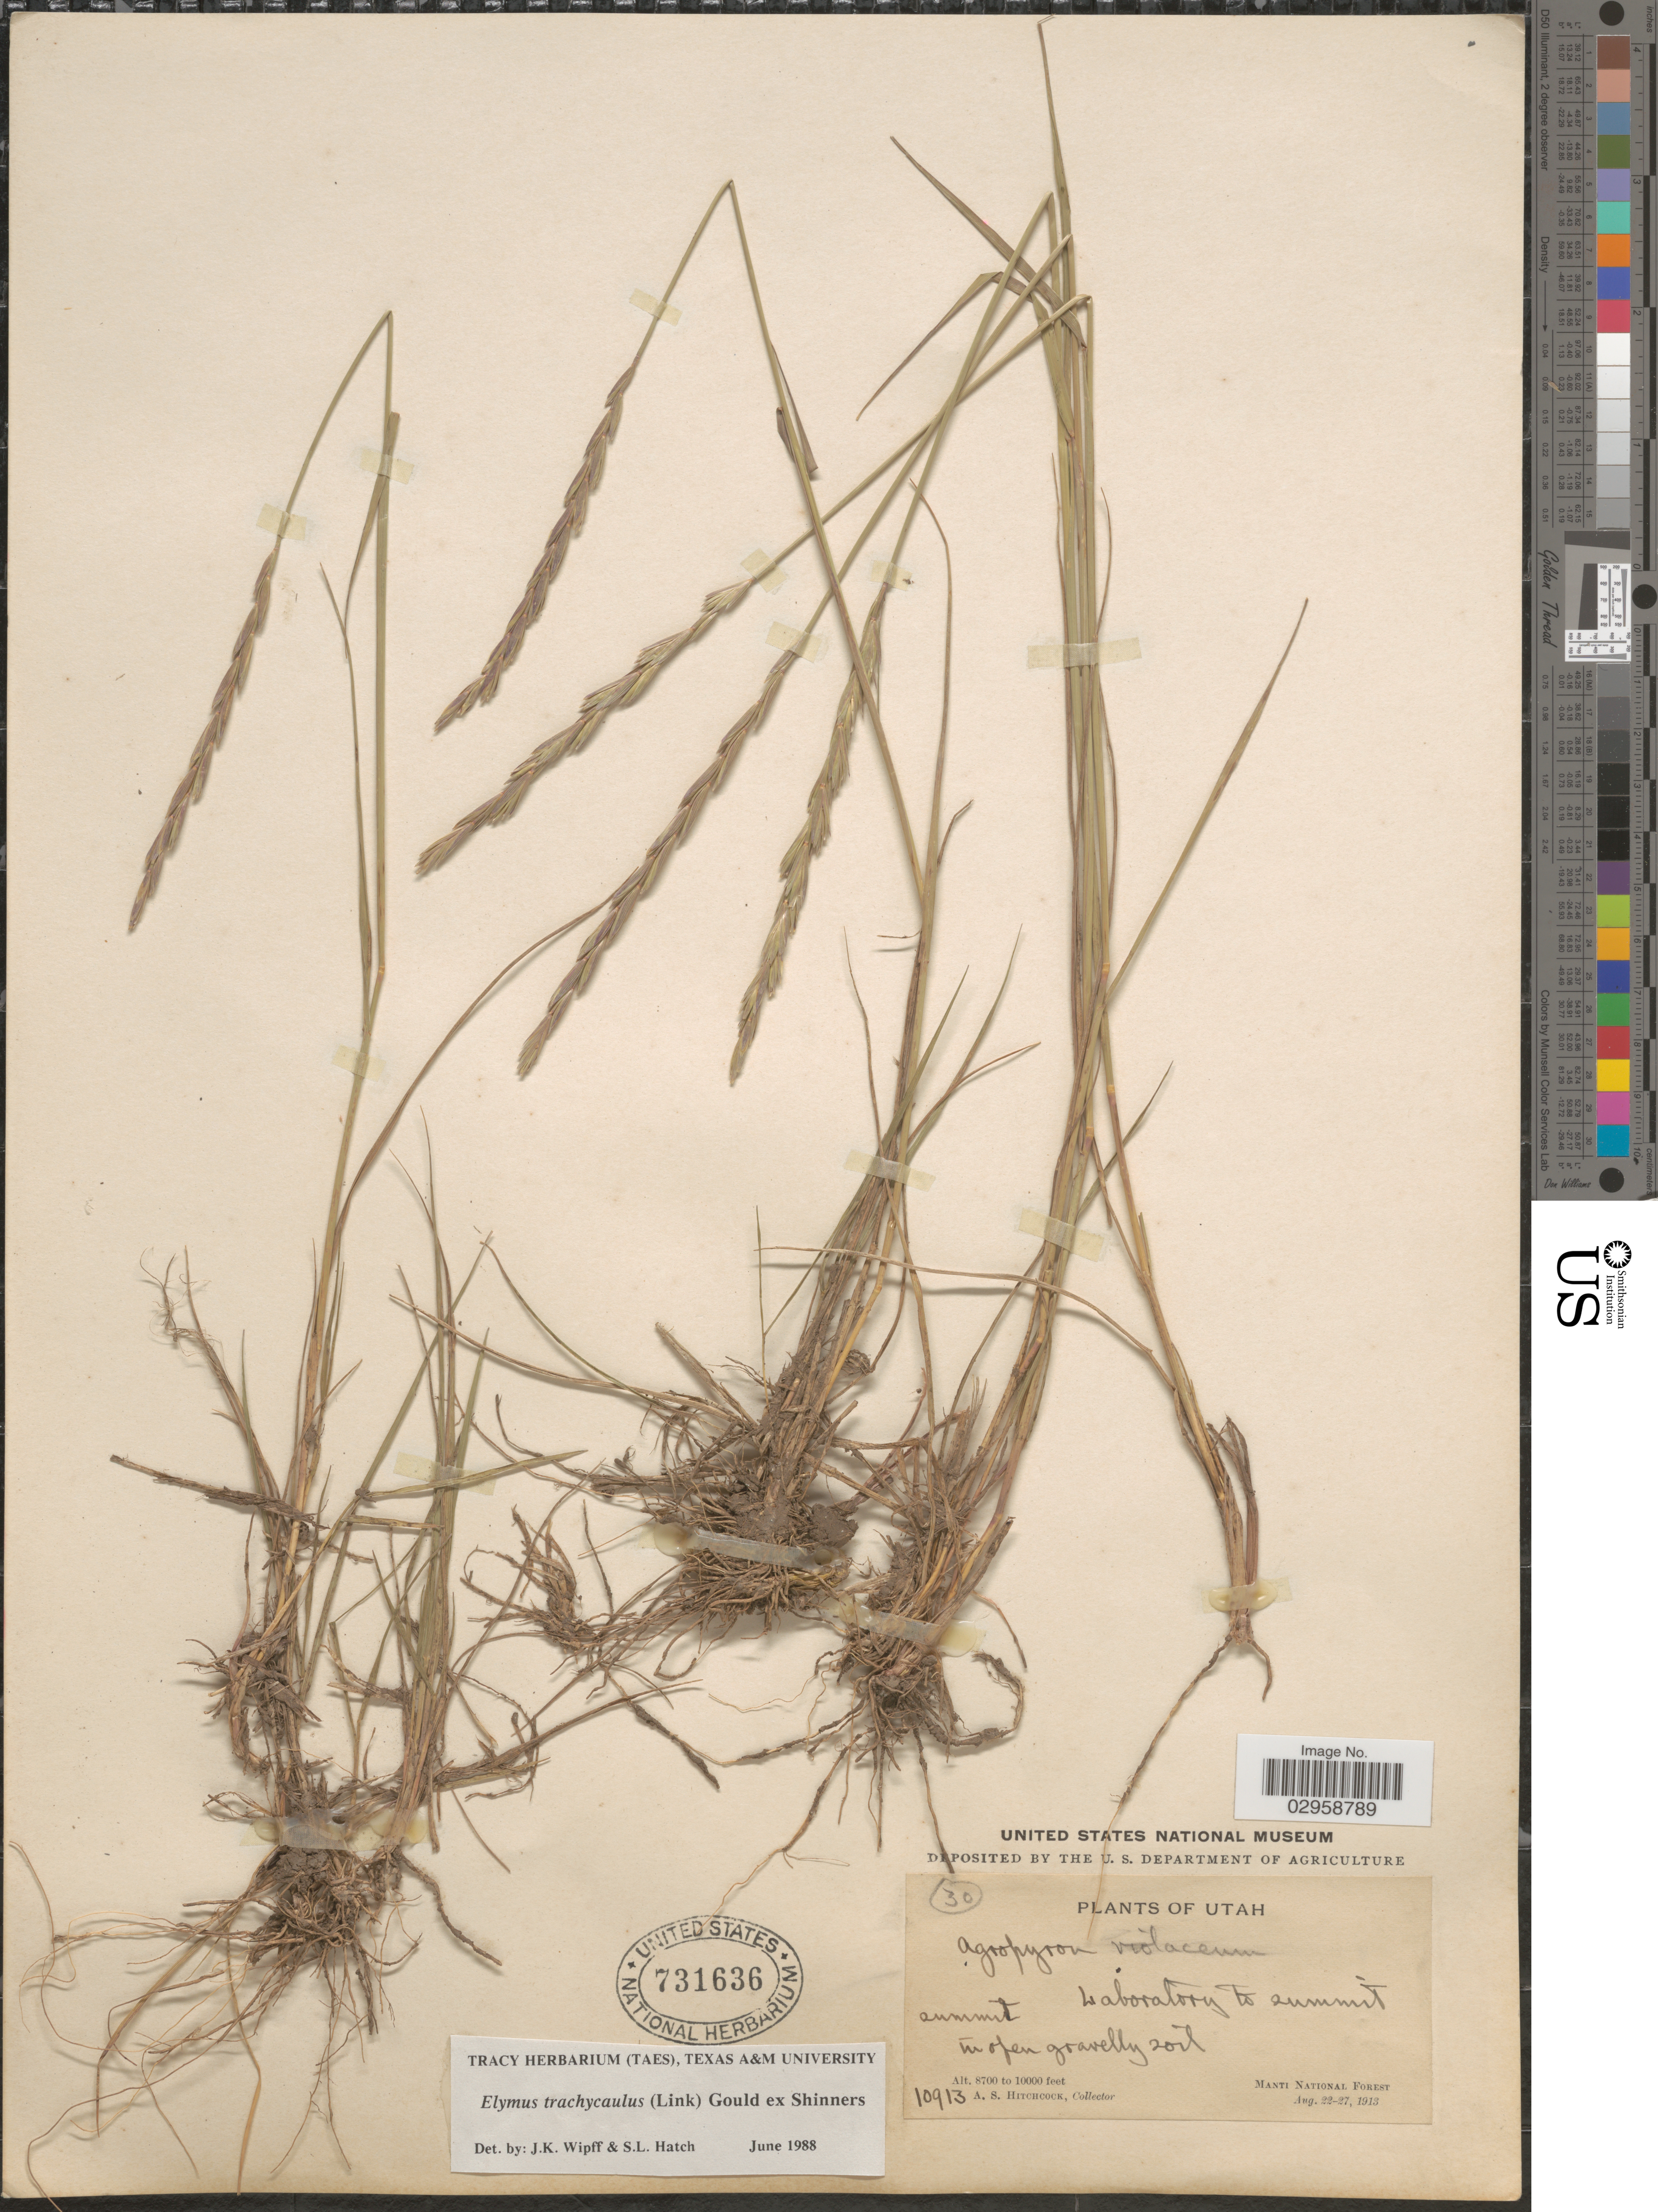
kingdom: Plantae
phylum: Tracheophyta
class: Liliopsida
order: Poales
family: Poaceae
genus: Elymus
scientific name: Elymus trachycaulus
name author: (Link) Gould ex Shinners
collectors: A. S. Hitchcock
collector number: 10913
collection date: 1913-08-22/1913-08-27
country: United States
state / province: Utah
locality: Manti National Forest.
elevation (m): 2652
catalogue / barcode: US 731636